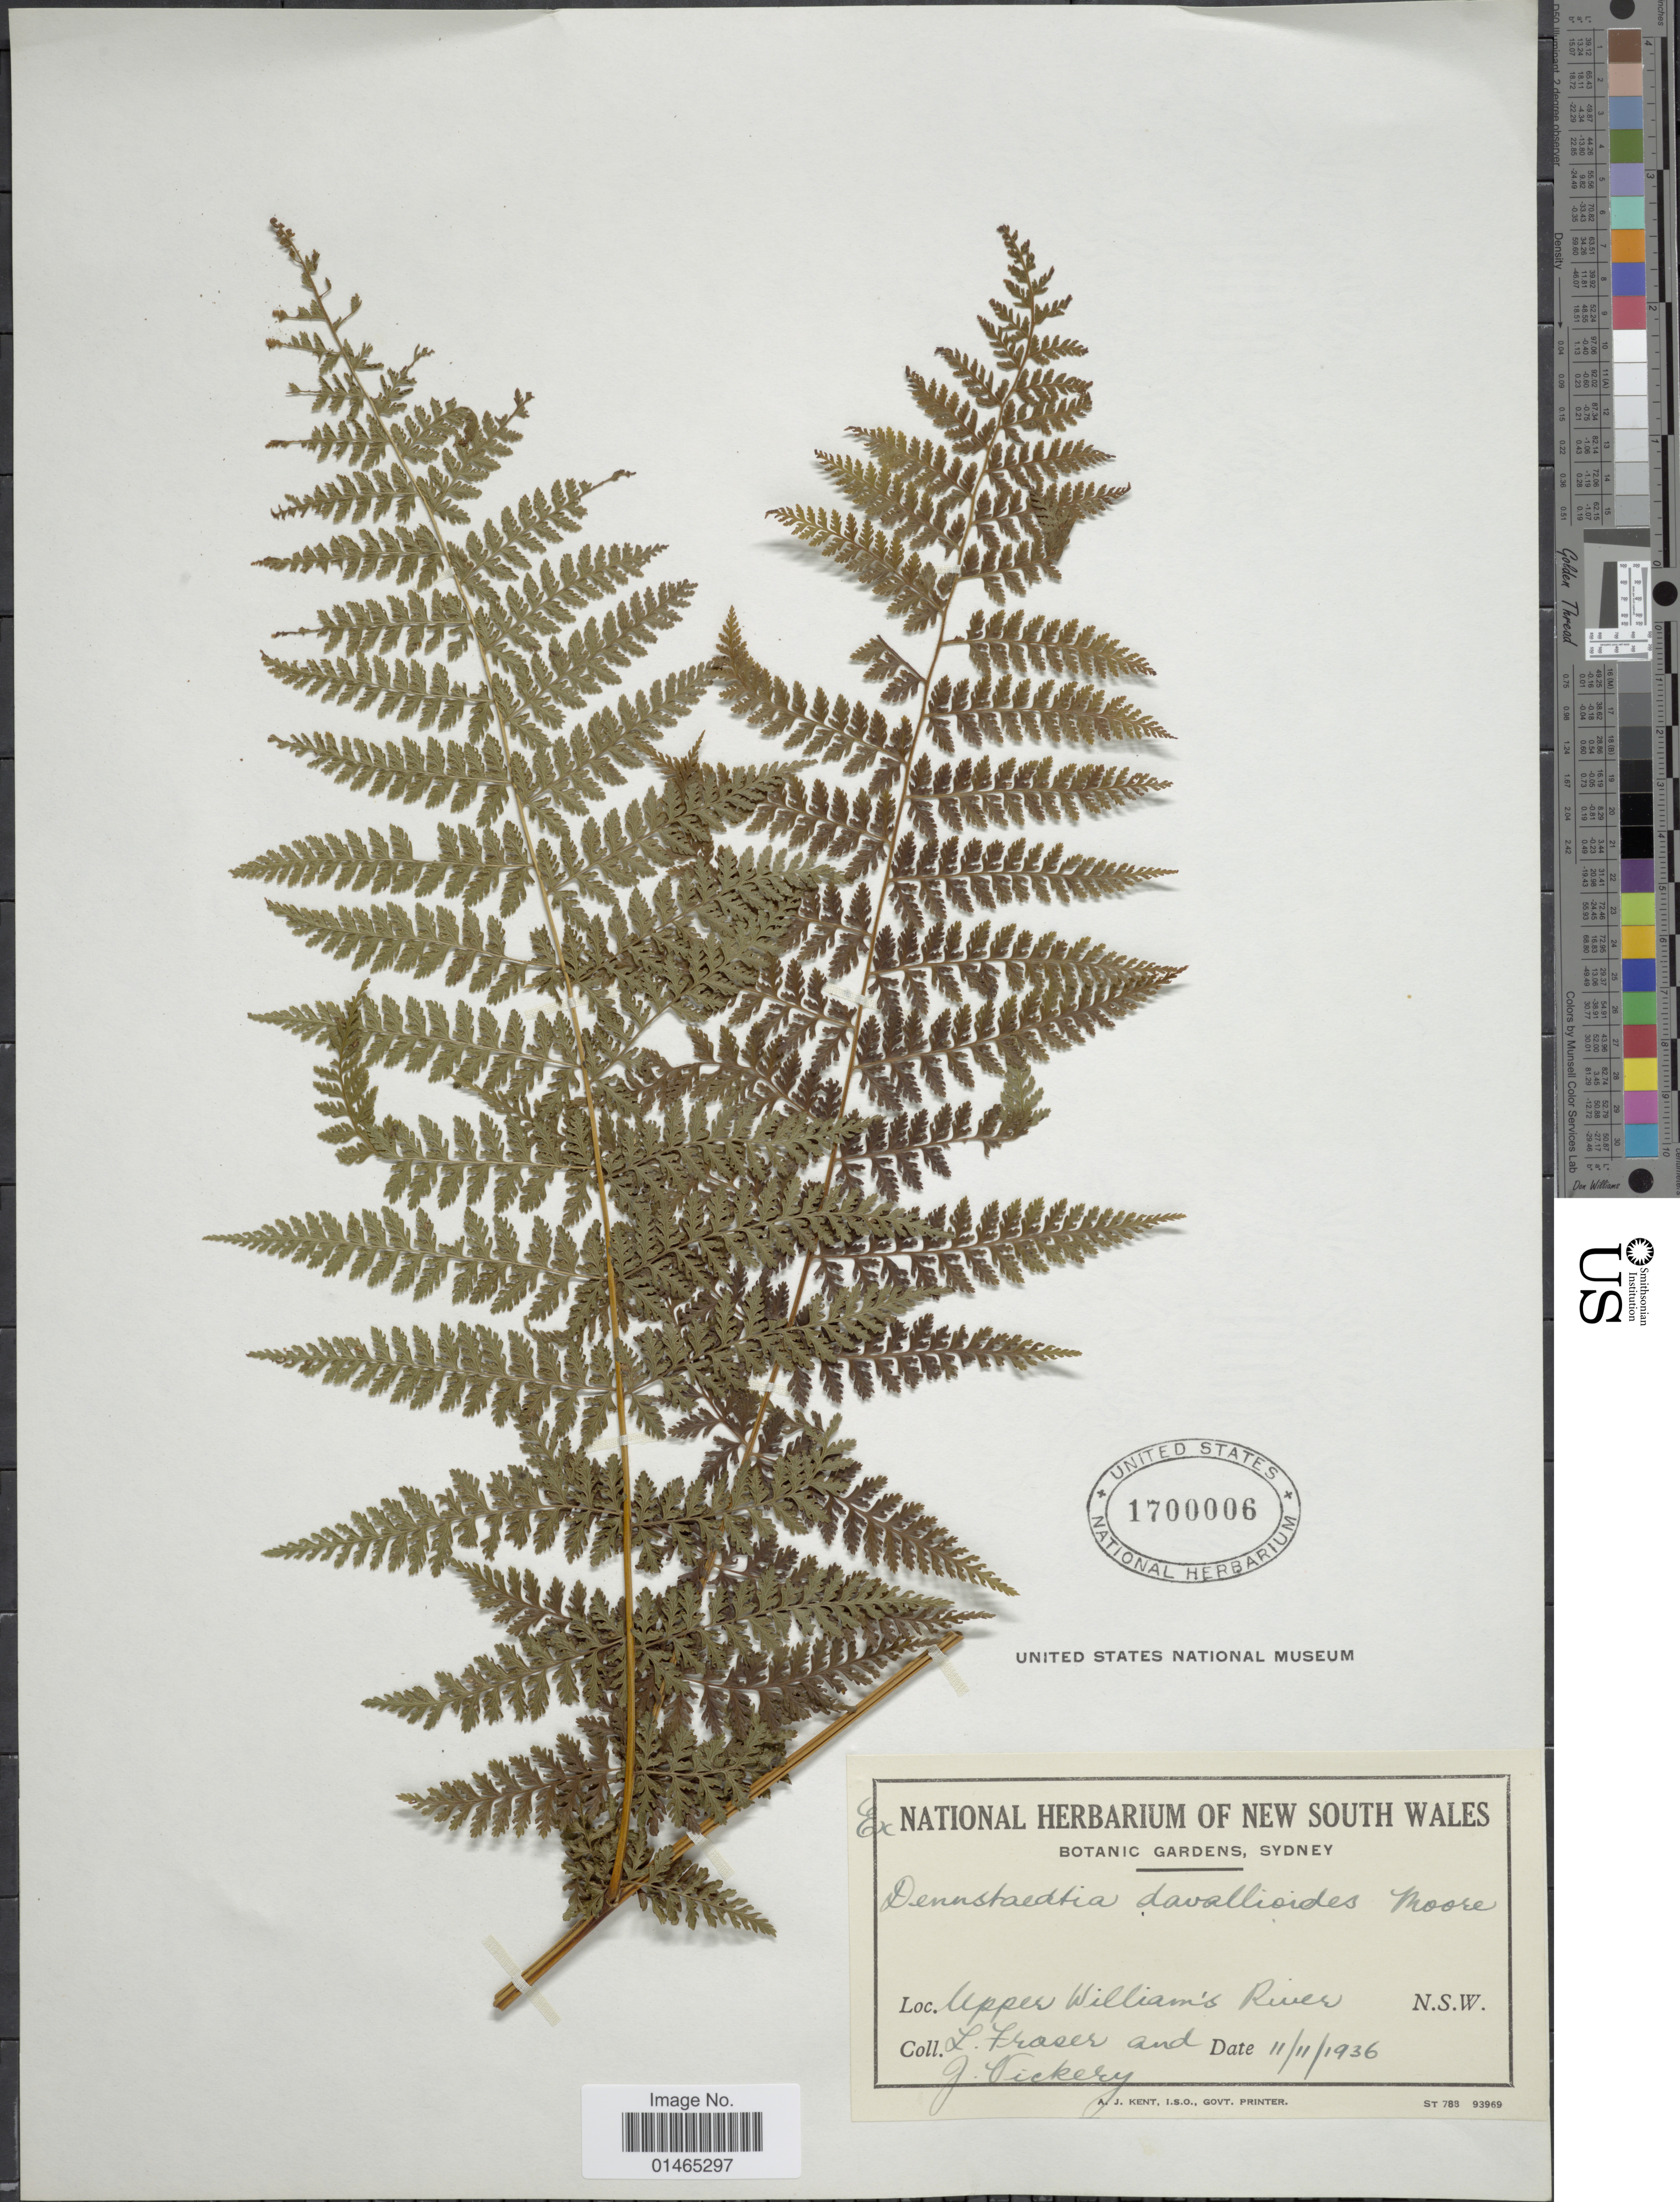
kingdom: Plantae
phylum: Tracheophyta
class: Polypodiopsida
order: Polypodiales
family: Dennstaedtiaceae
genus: Dennstaedtia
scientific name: Dennstaedtia davallioides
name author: (R. Br.) T. Moore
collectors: L. Fraser & J. Vickery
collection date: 1936-11-11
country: Australia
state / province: New South Wales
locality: Upper William's River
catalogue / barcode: US 1700006